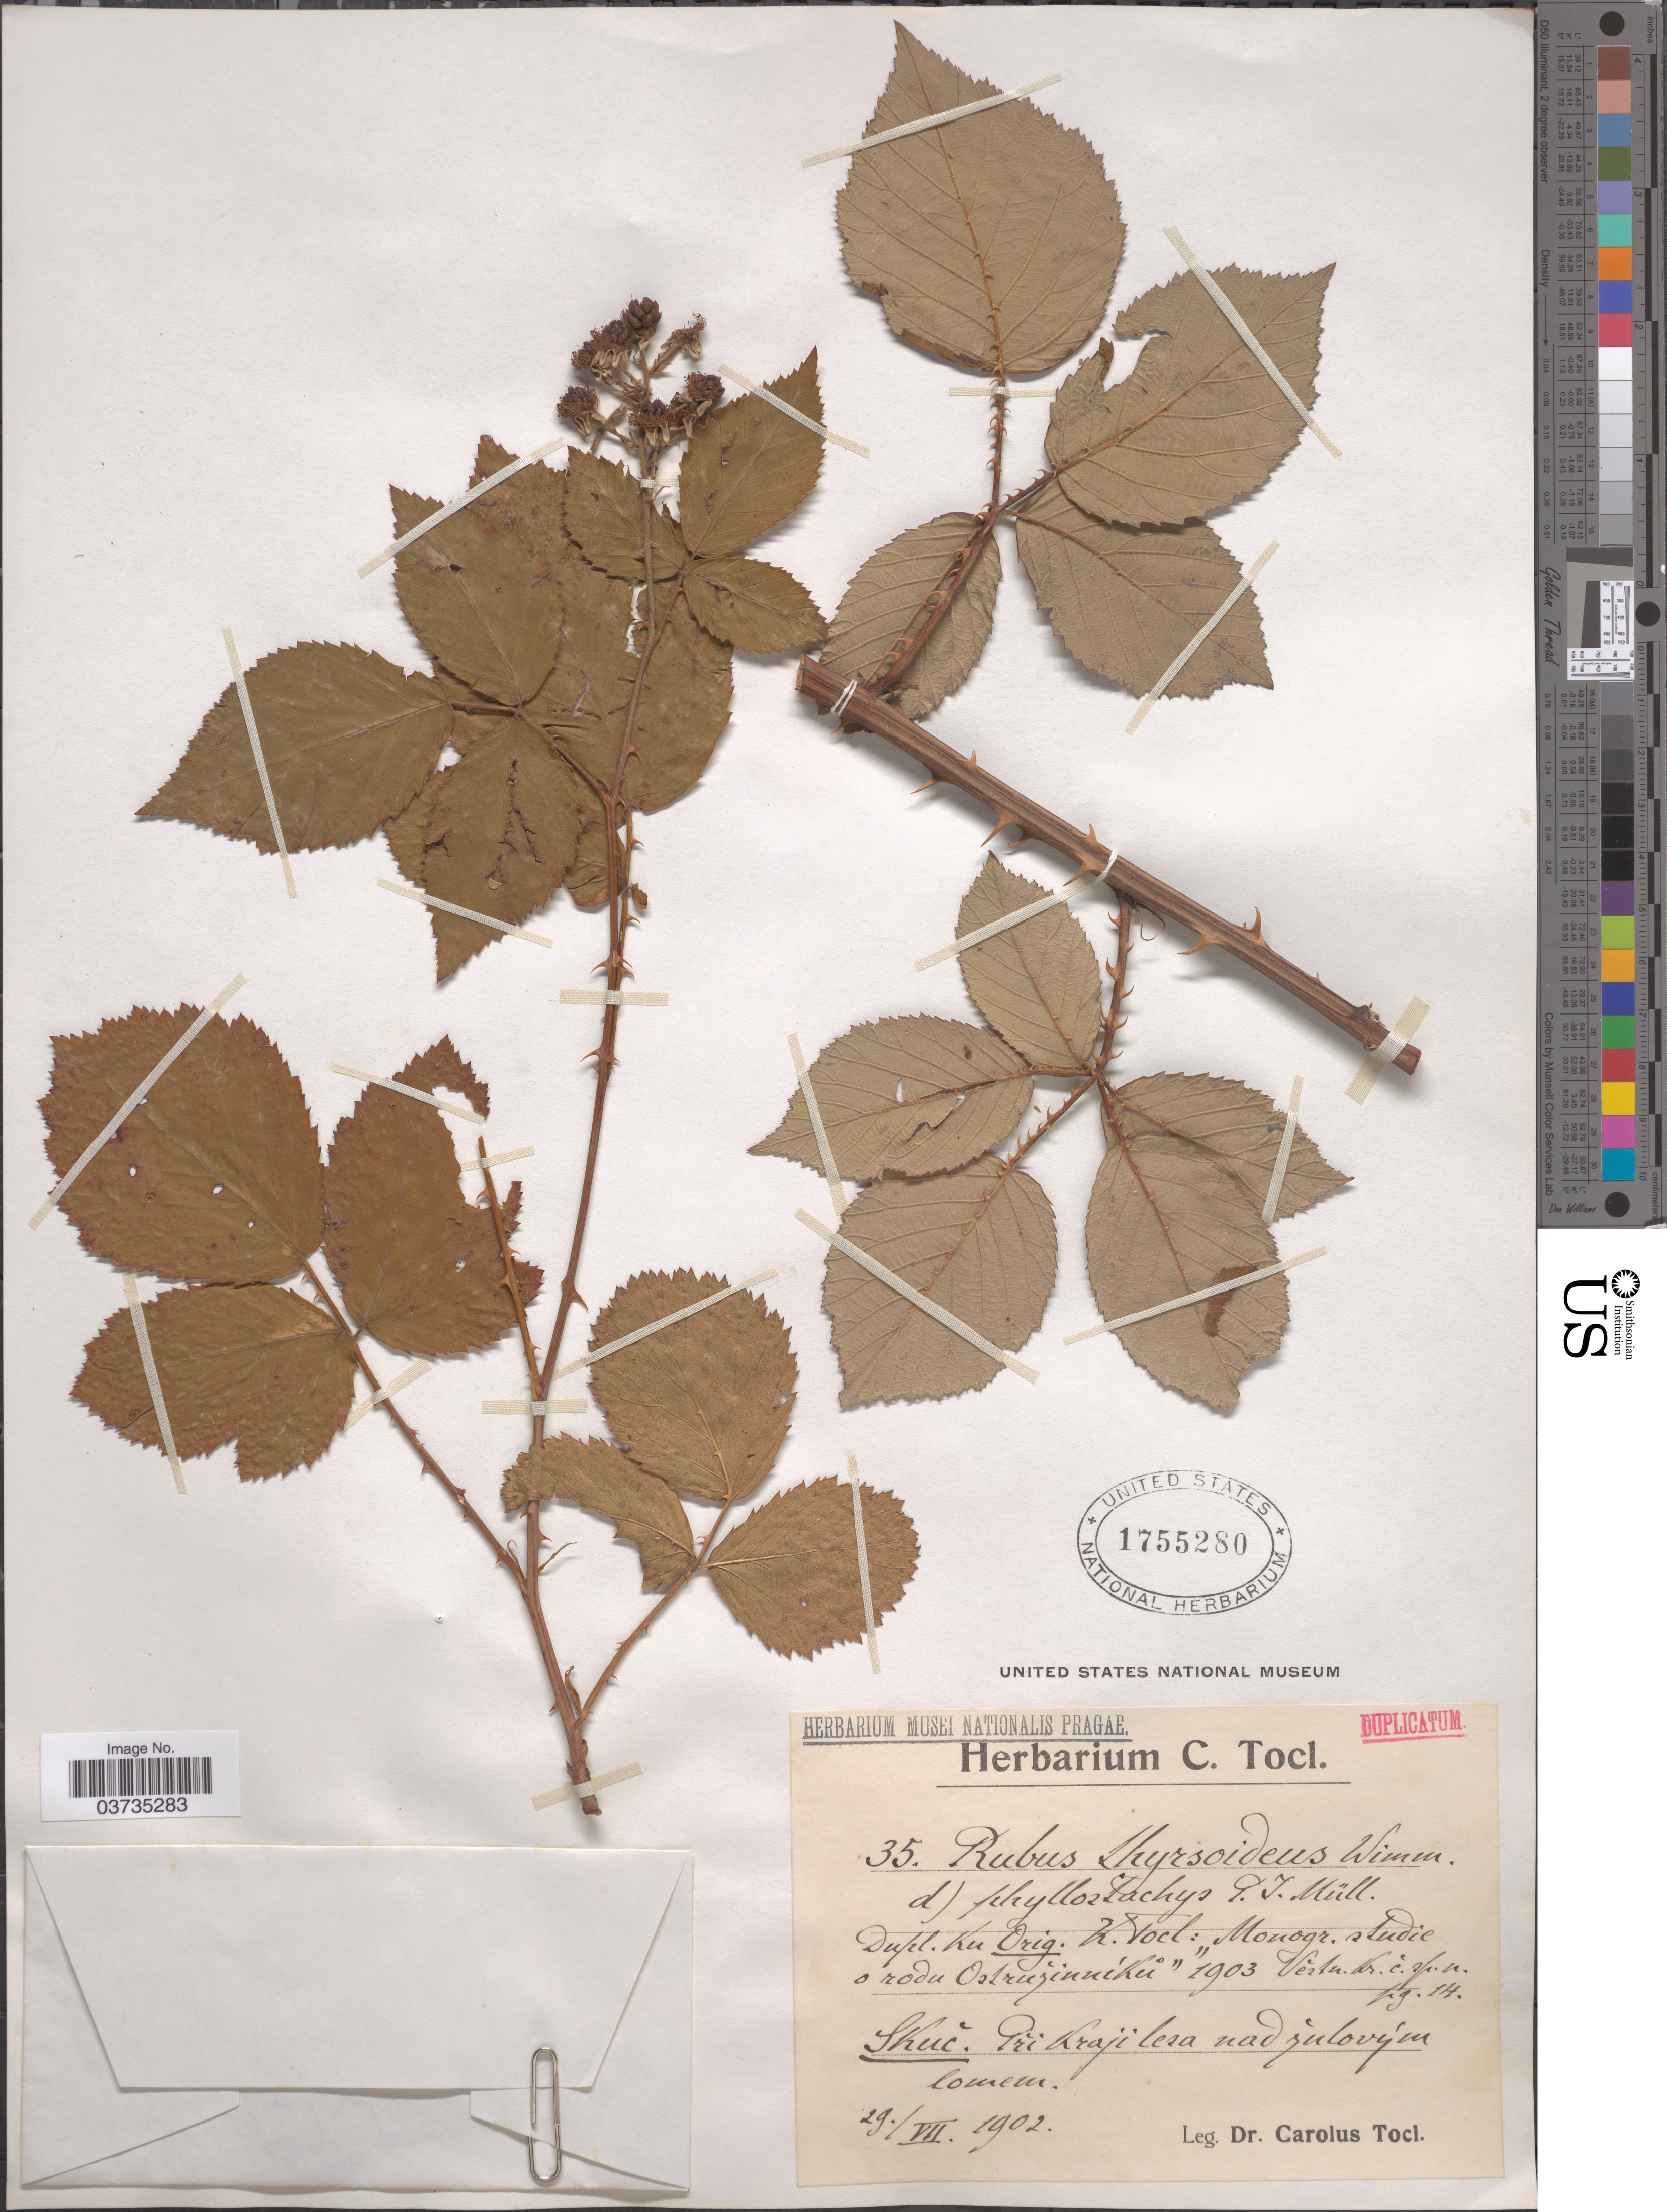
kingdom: Plantae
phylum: Tracheophyta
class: Magnoliopsida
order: Rosales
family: Rosaceae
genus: Rubus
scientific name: Rubus thyrsoideus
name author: Wimm.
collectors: K. Tocl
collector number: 35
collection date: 1902-07-29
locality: Skuč. Grï Krajilesa nadjulovýen lomem. [interpreted]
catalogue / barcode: US 1755280